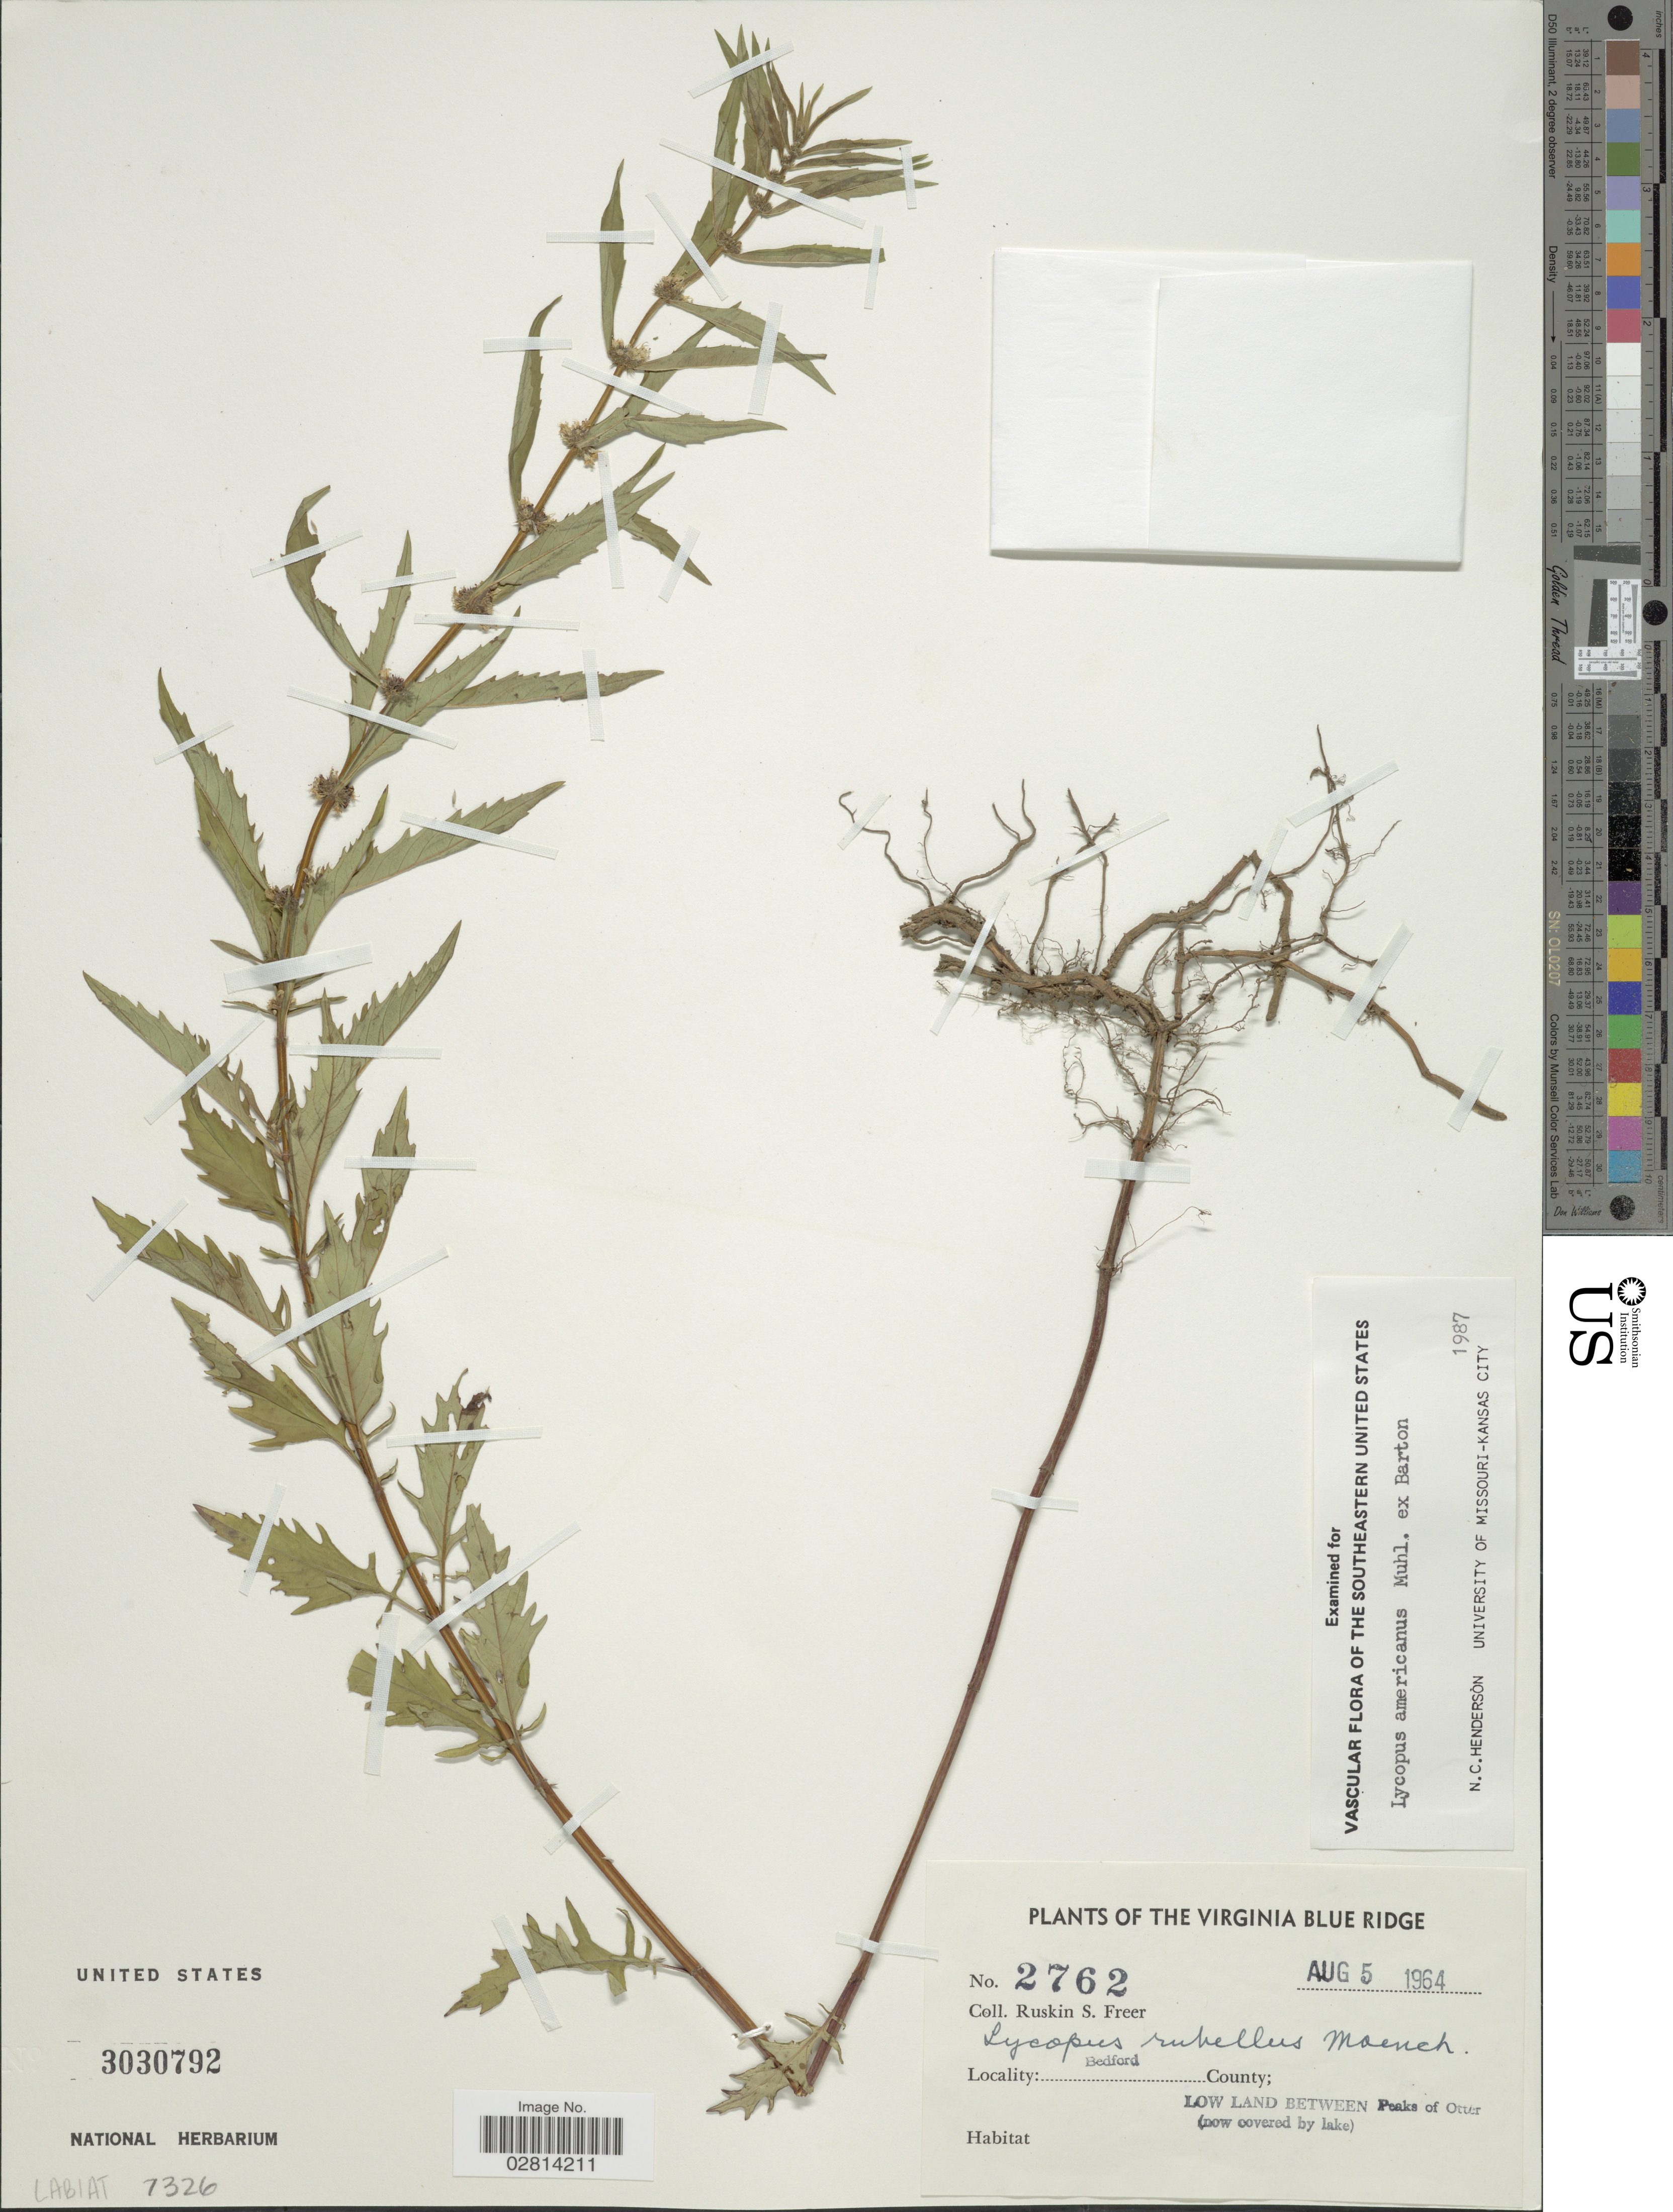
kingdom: Plantae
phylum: Tracheophyta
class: Magnoliopsida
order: Lamiales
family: Lamiaceae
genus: Lycopus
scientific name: Lycopus americanus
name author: Muhl. ex W.P.C. Barton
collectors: R. Freer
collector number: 2762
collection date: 1964-08-05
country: United States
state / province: Virginia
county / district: Bedford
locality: The Virginia Blue Ridge, Bedford County, Low Land between Peaks of Otter.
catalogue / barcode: US 3030792